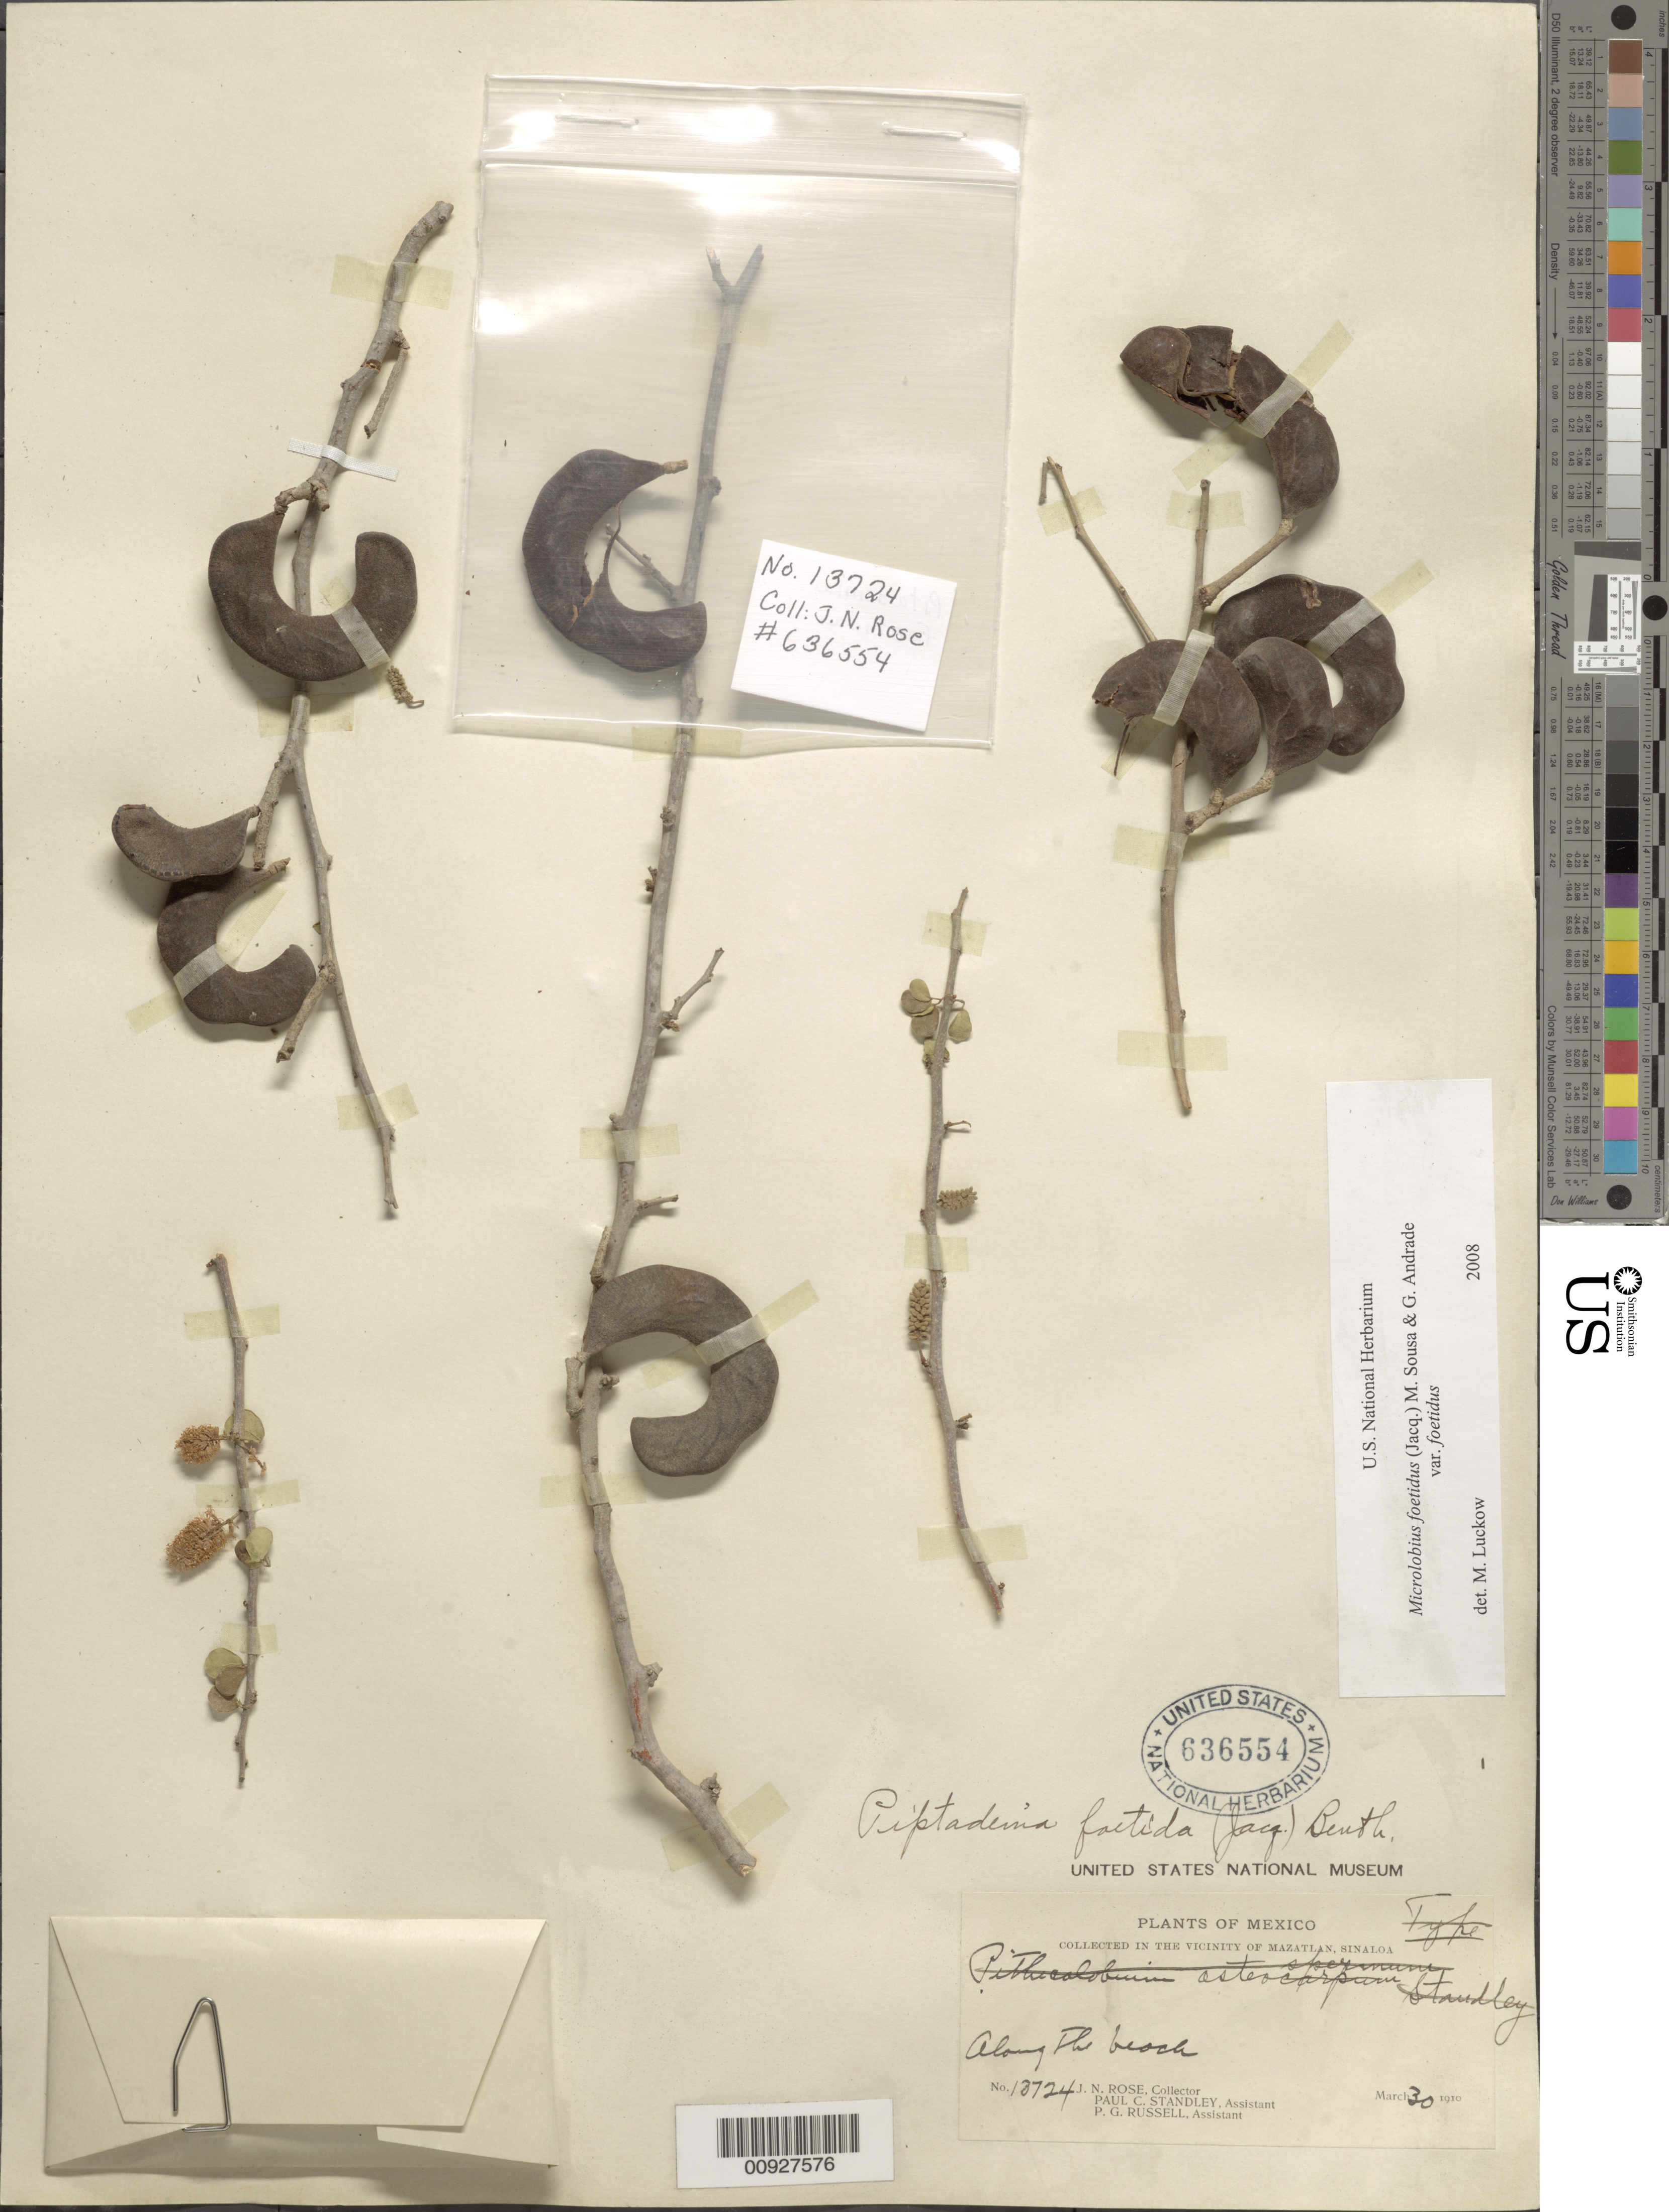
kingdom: Plantae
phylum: Tracheophyta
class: Magnoliopsida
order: Fabales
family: Fabaceae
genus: Microlobius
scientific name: Microlobius foetidus subsp. foetidus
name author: (Jacq.) M. Sousa & G. Andrade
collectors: J. N. Rose, P. C. Standley & P. G. Russell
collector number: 13724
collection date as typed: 30 Mar 1910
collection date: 1910-03-30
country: Mexico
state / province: Sinaloa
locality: In the vicinity of Mazatlán, Sinaloa.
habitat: Along the beach.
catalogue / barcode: US 636554